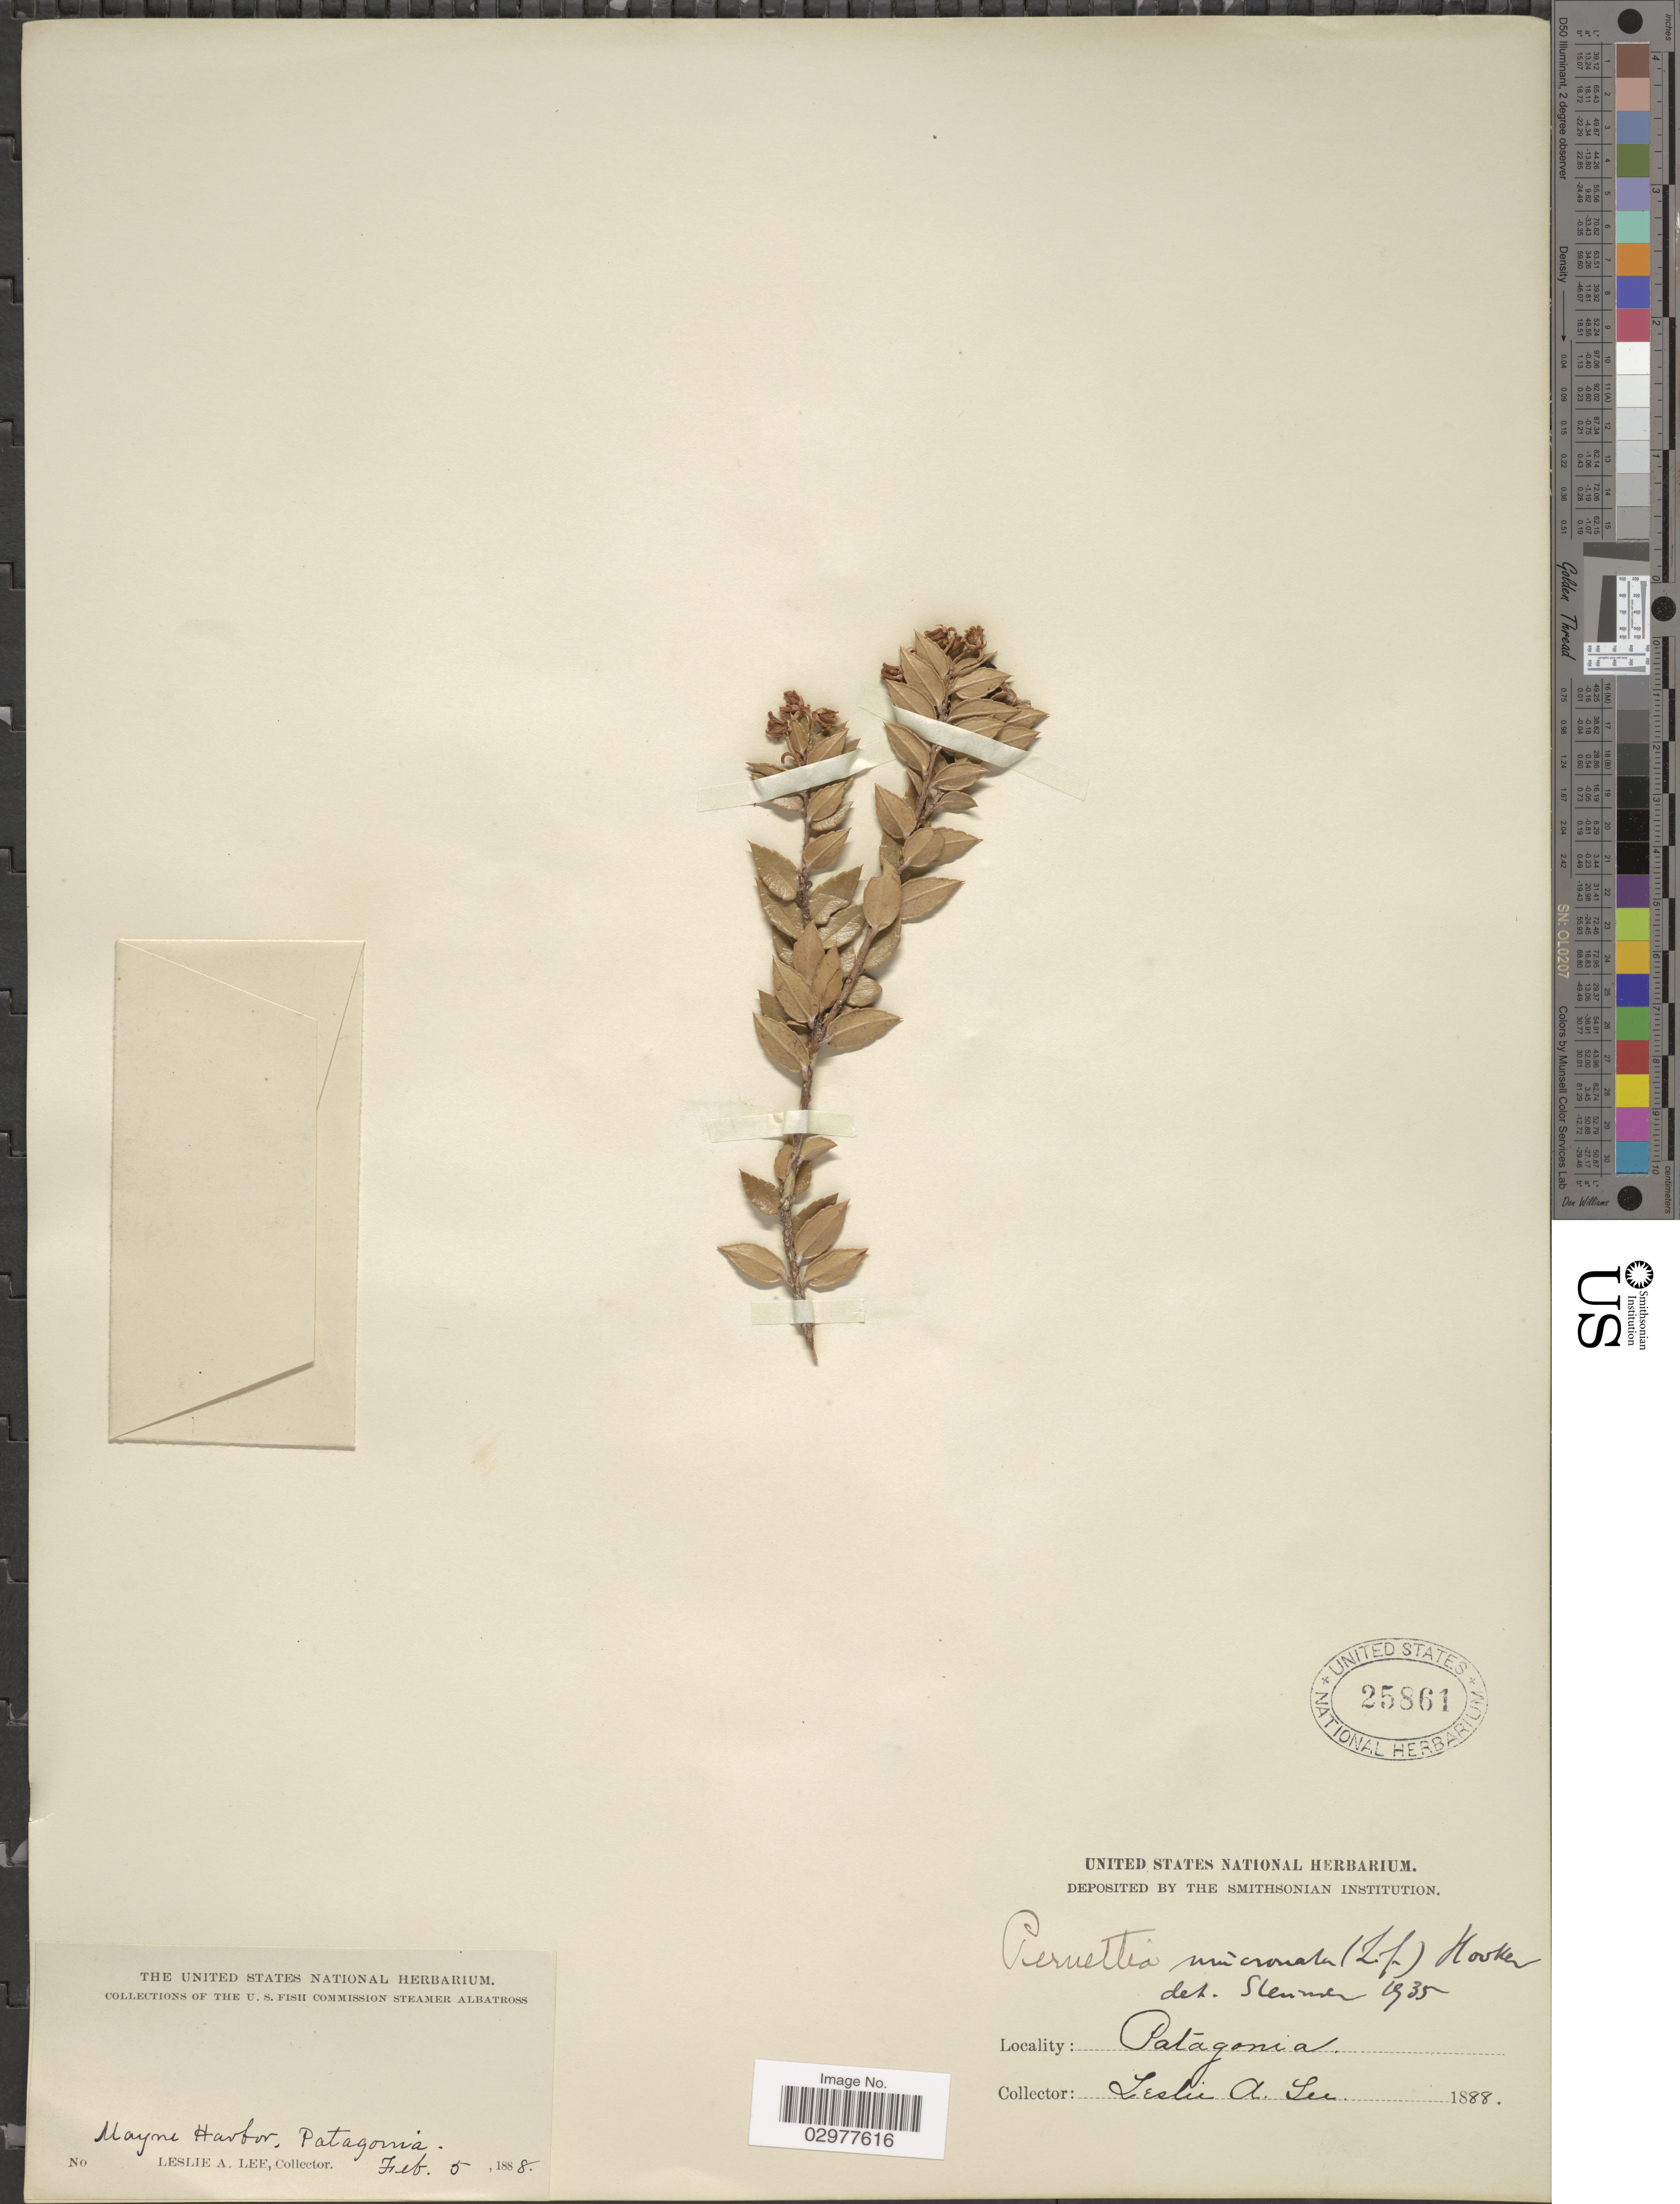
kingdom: Plantae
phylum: Tracheophyta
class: Magnoliopsida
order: Ericales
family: Ericaceae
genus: Pernettya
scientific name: Pernettya mucronata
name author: (L. f.) Gaudich. ex A. Spreng.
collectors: L. Lee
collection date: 1888-02-05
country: Chile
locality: Mayne Harbor, Patagonia.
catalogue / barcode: US 25861